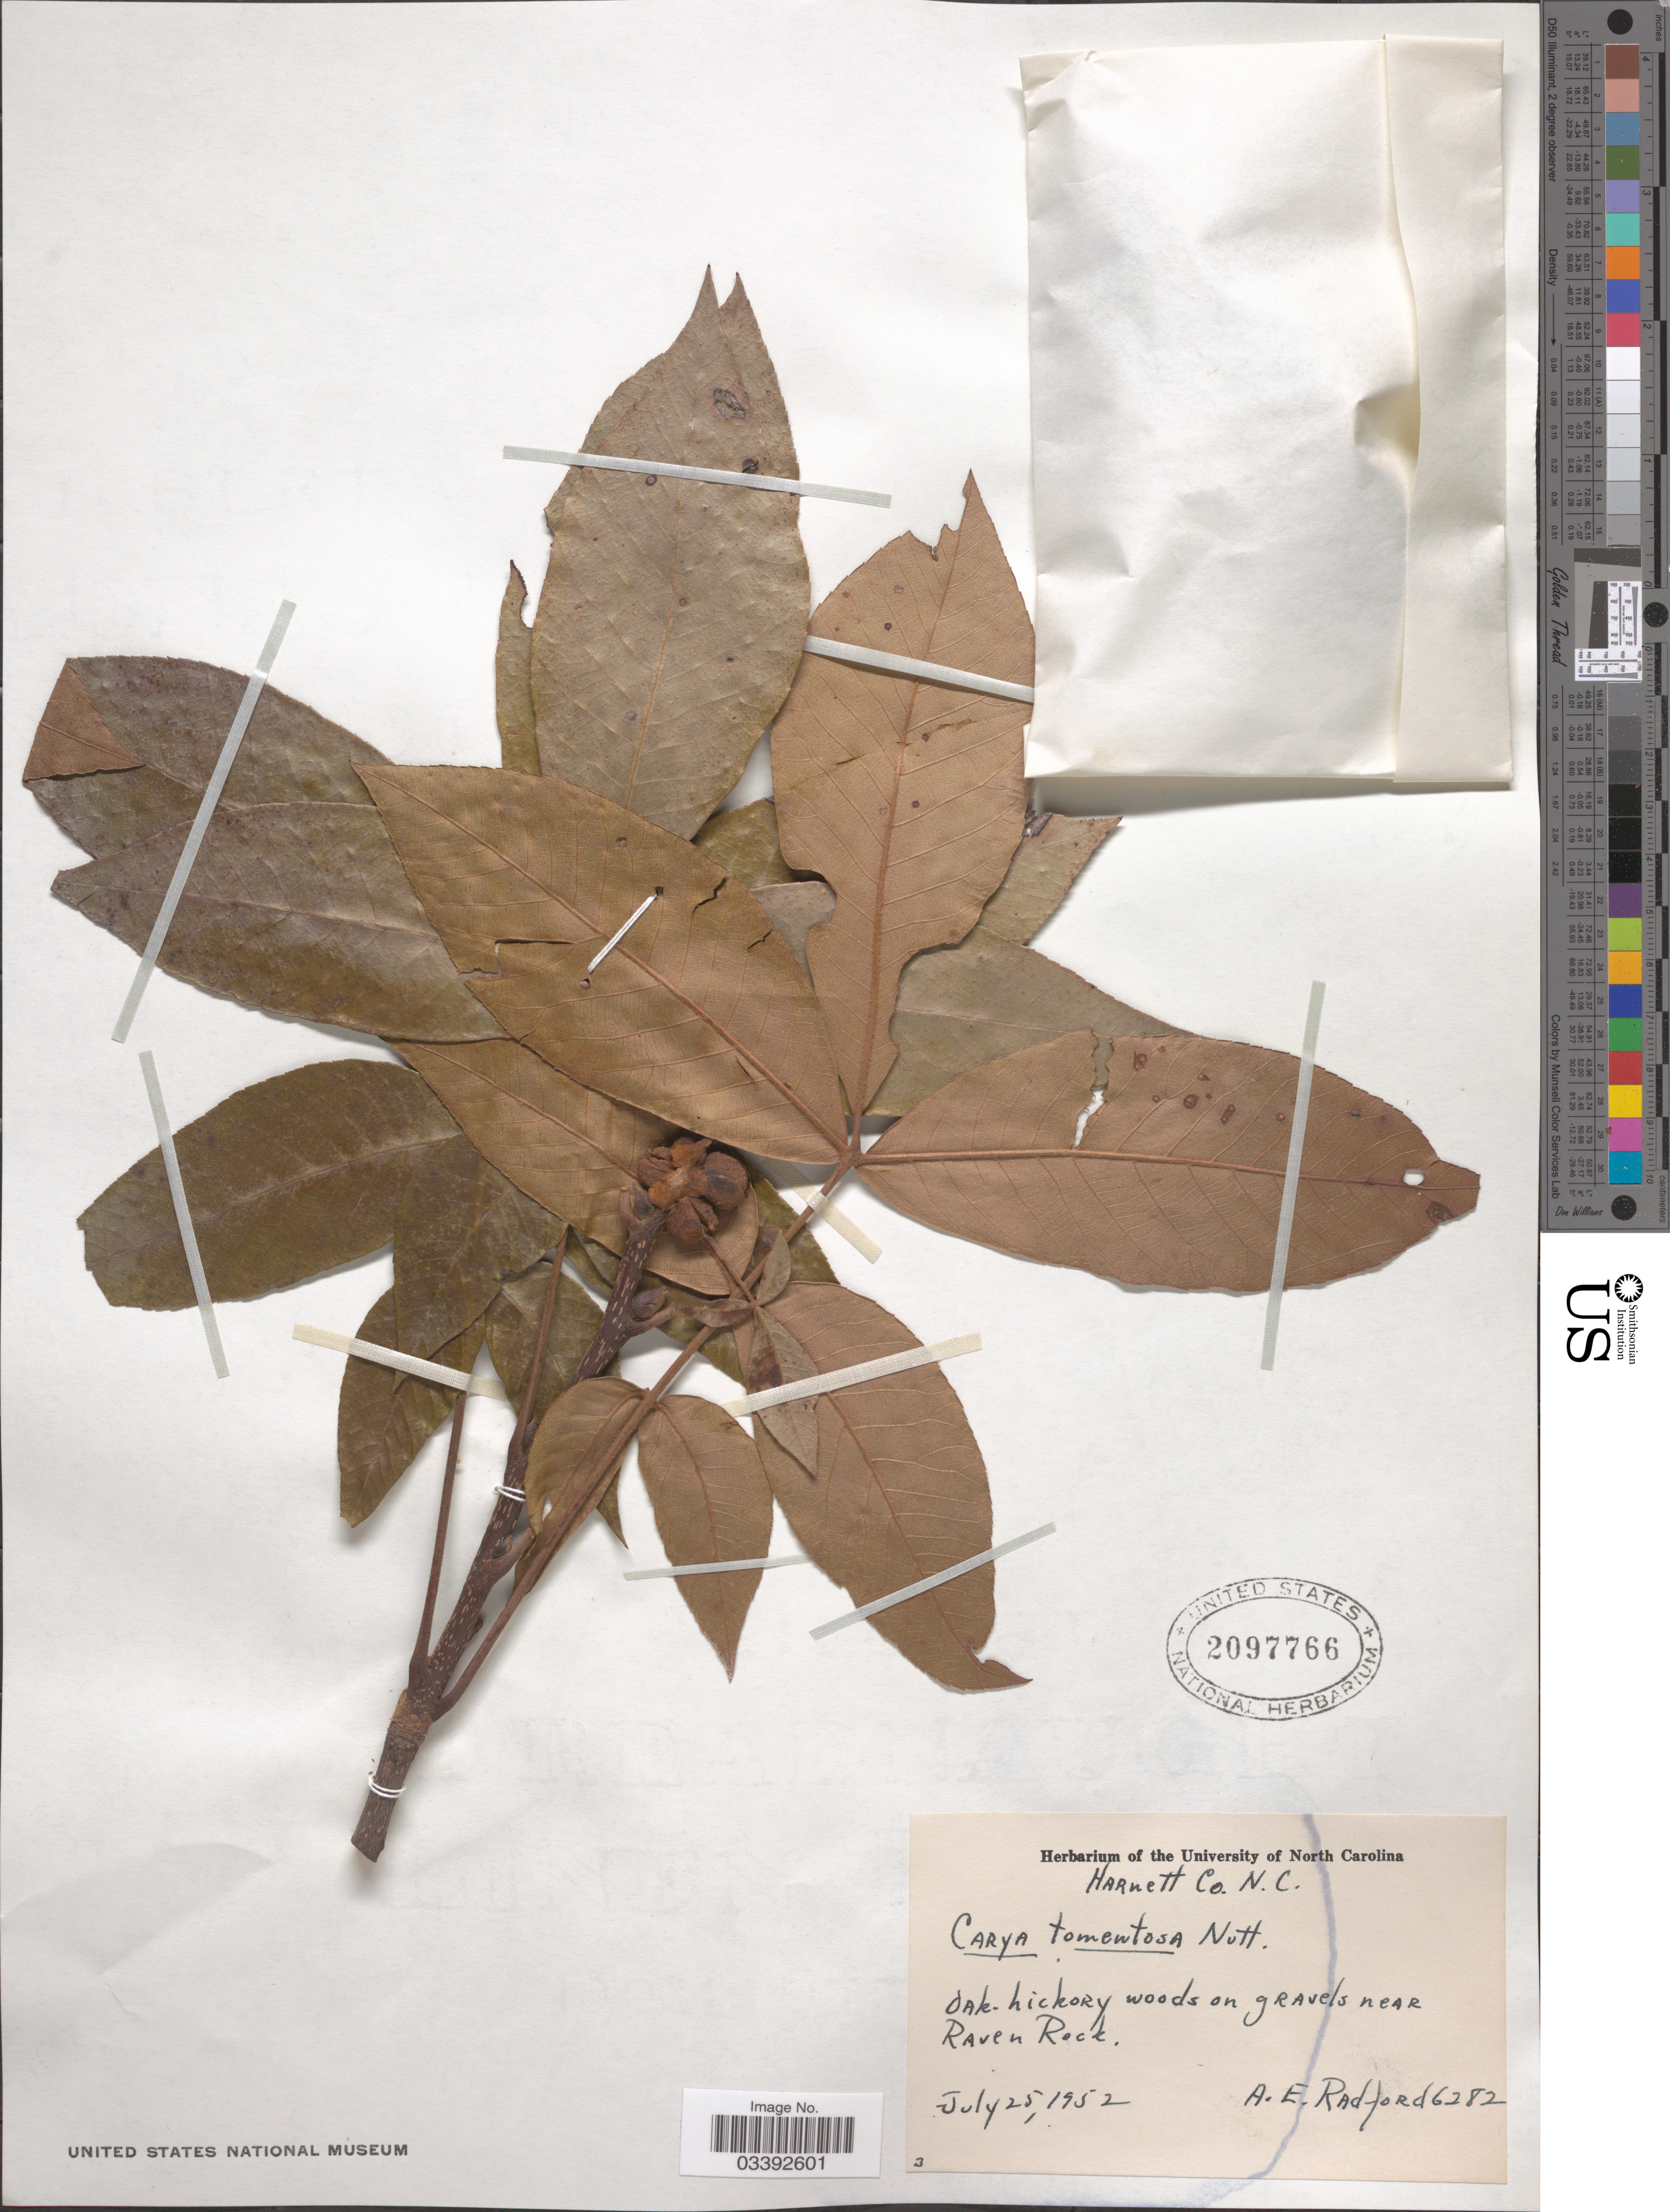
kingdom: Plantae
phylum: Tracheophyta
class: Magnoliopsida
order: Fagales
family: Juglandaceae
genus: Carya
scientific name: Carya tomentosa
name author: (Lam.) Nutt.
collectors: A. E. Radford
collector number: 6282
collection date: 1952-07-25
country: United States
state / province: North Carolina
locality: Harnett Co. On gravels near Raven Rock.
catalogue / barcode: US 2097766